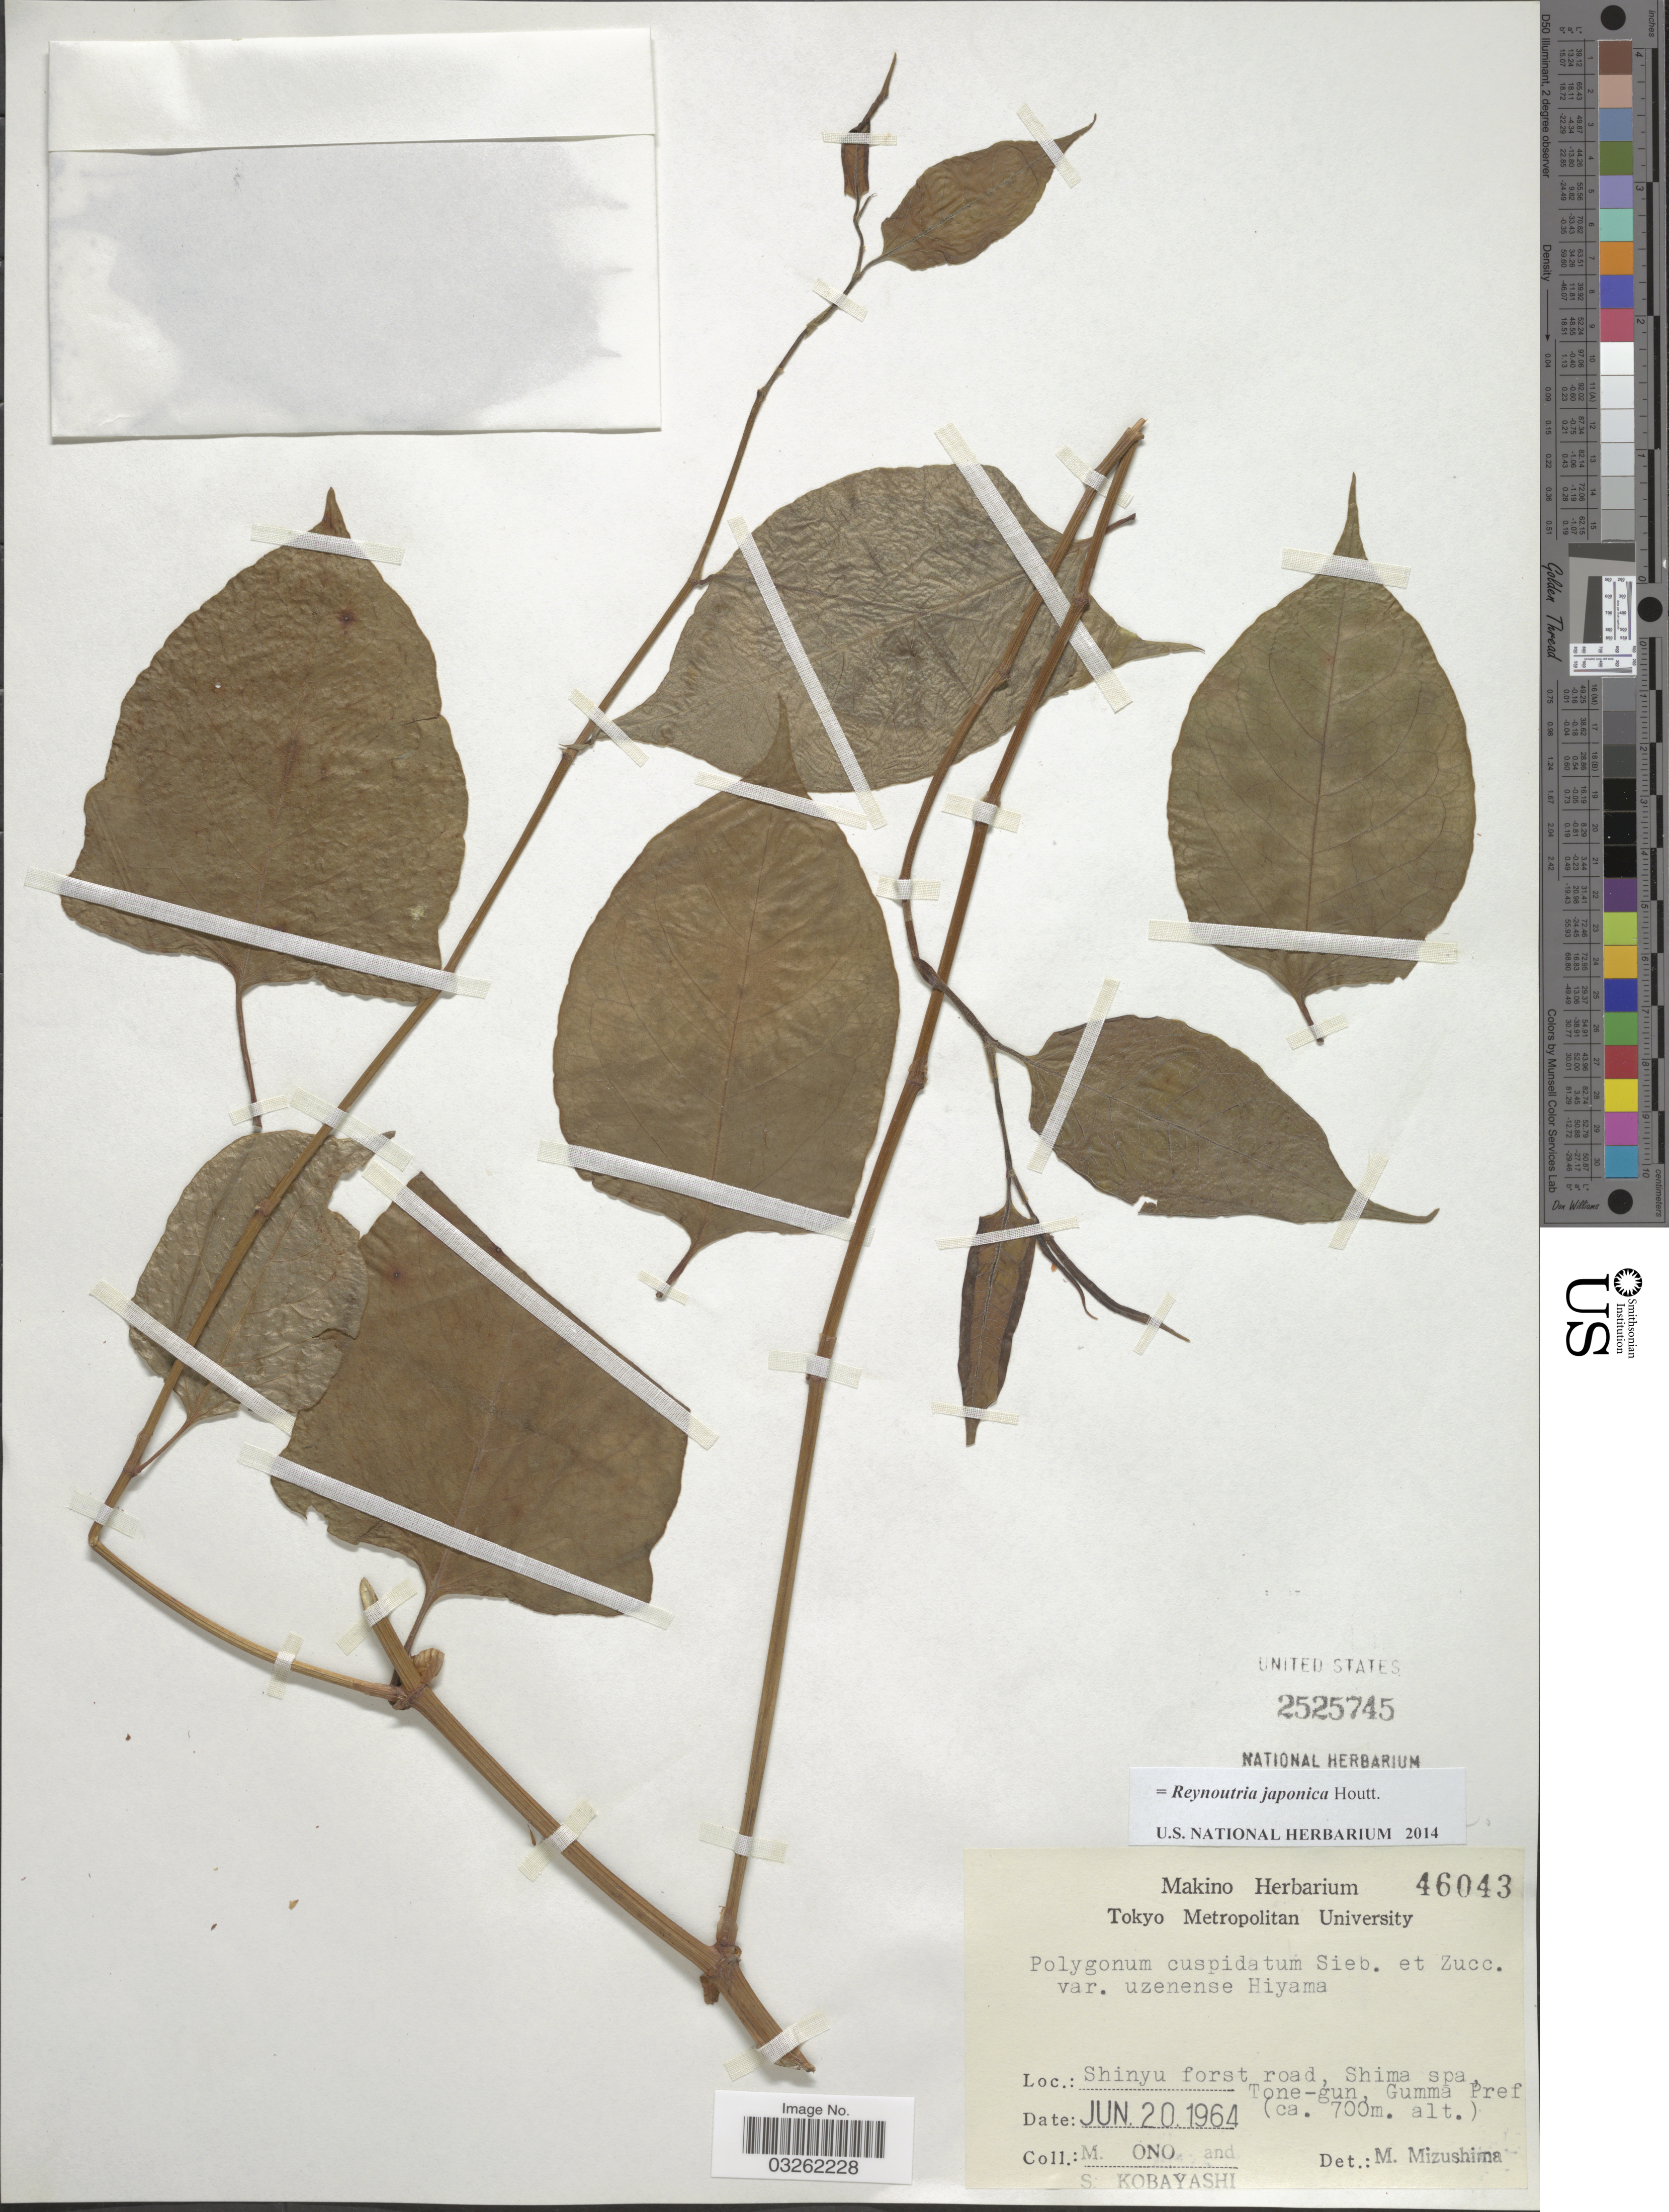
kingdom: Plantae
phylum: Tracheophyta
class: Magnoliopsida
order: Caryophyllales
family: Polygonaceae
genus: Reynoutria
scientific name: Reynoutria japonica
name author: Houtt.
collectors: M. Ono & S. Kobayashi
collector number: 46043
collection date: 1964-06-20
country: Japan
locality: Shinyu forst road, Shima spa Tone-gun, Gumma Pref.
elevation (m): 700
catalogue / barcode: US 2525745